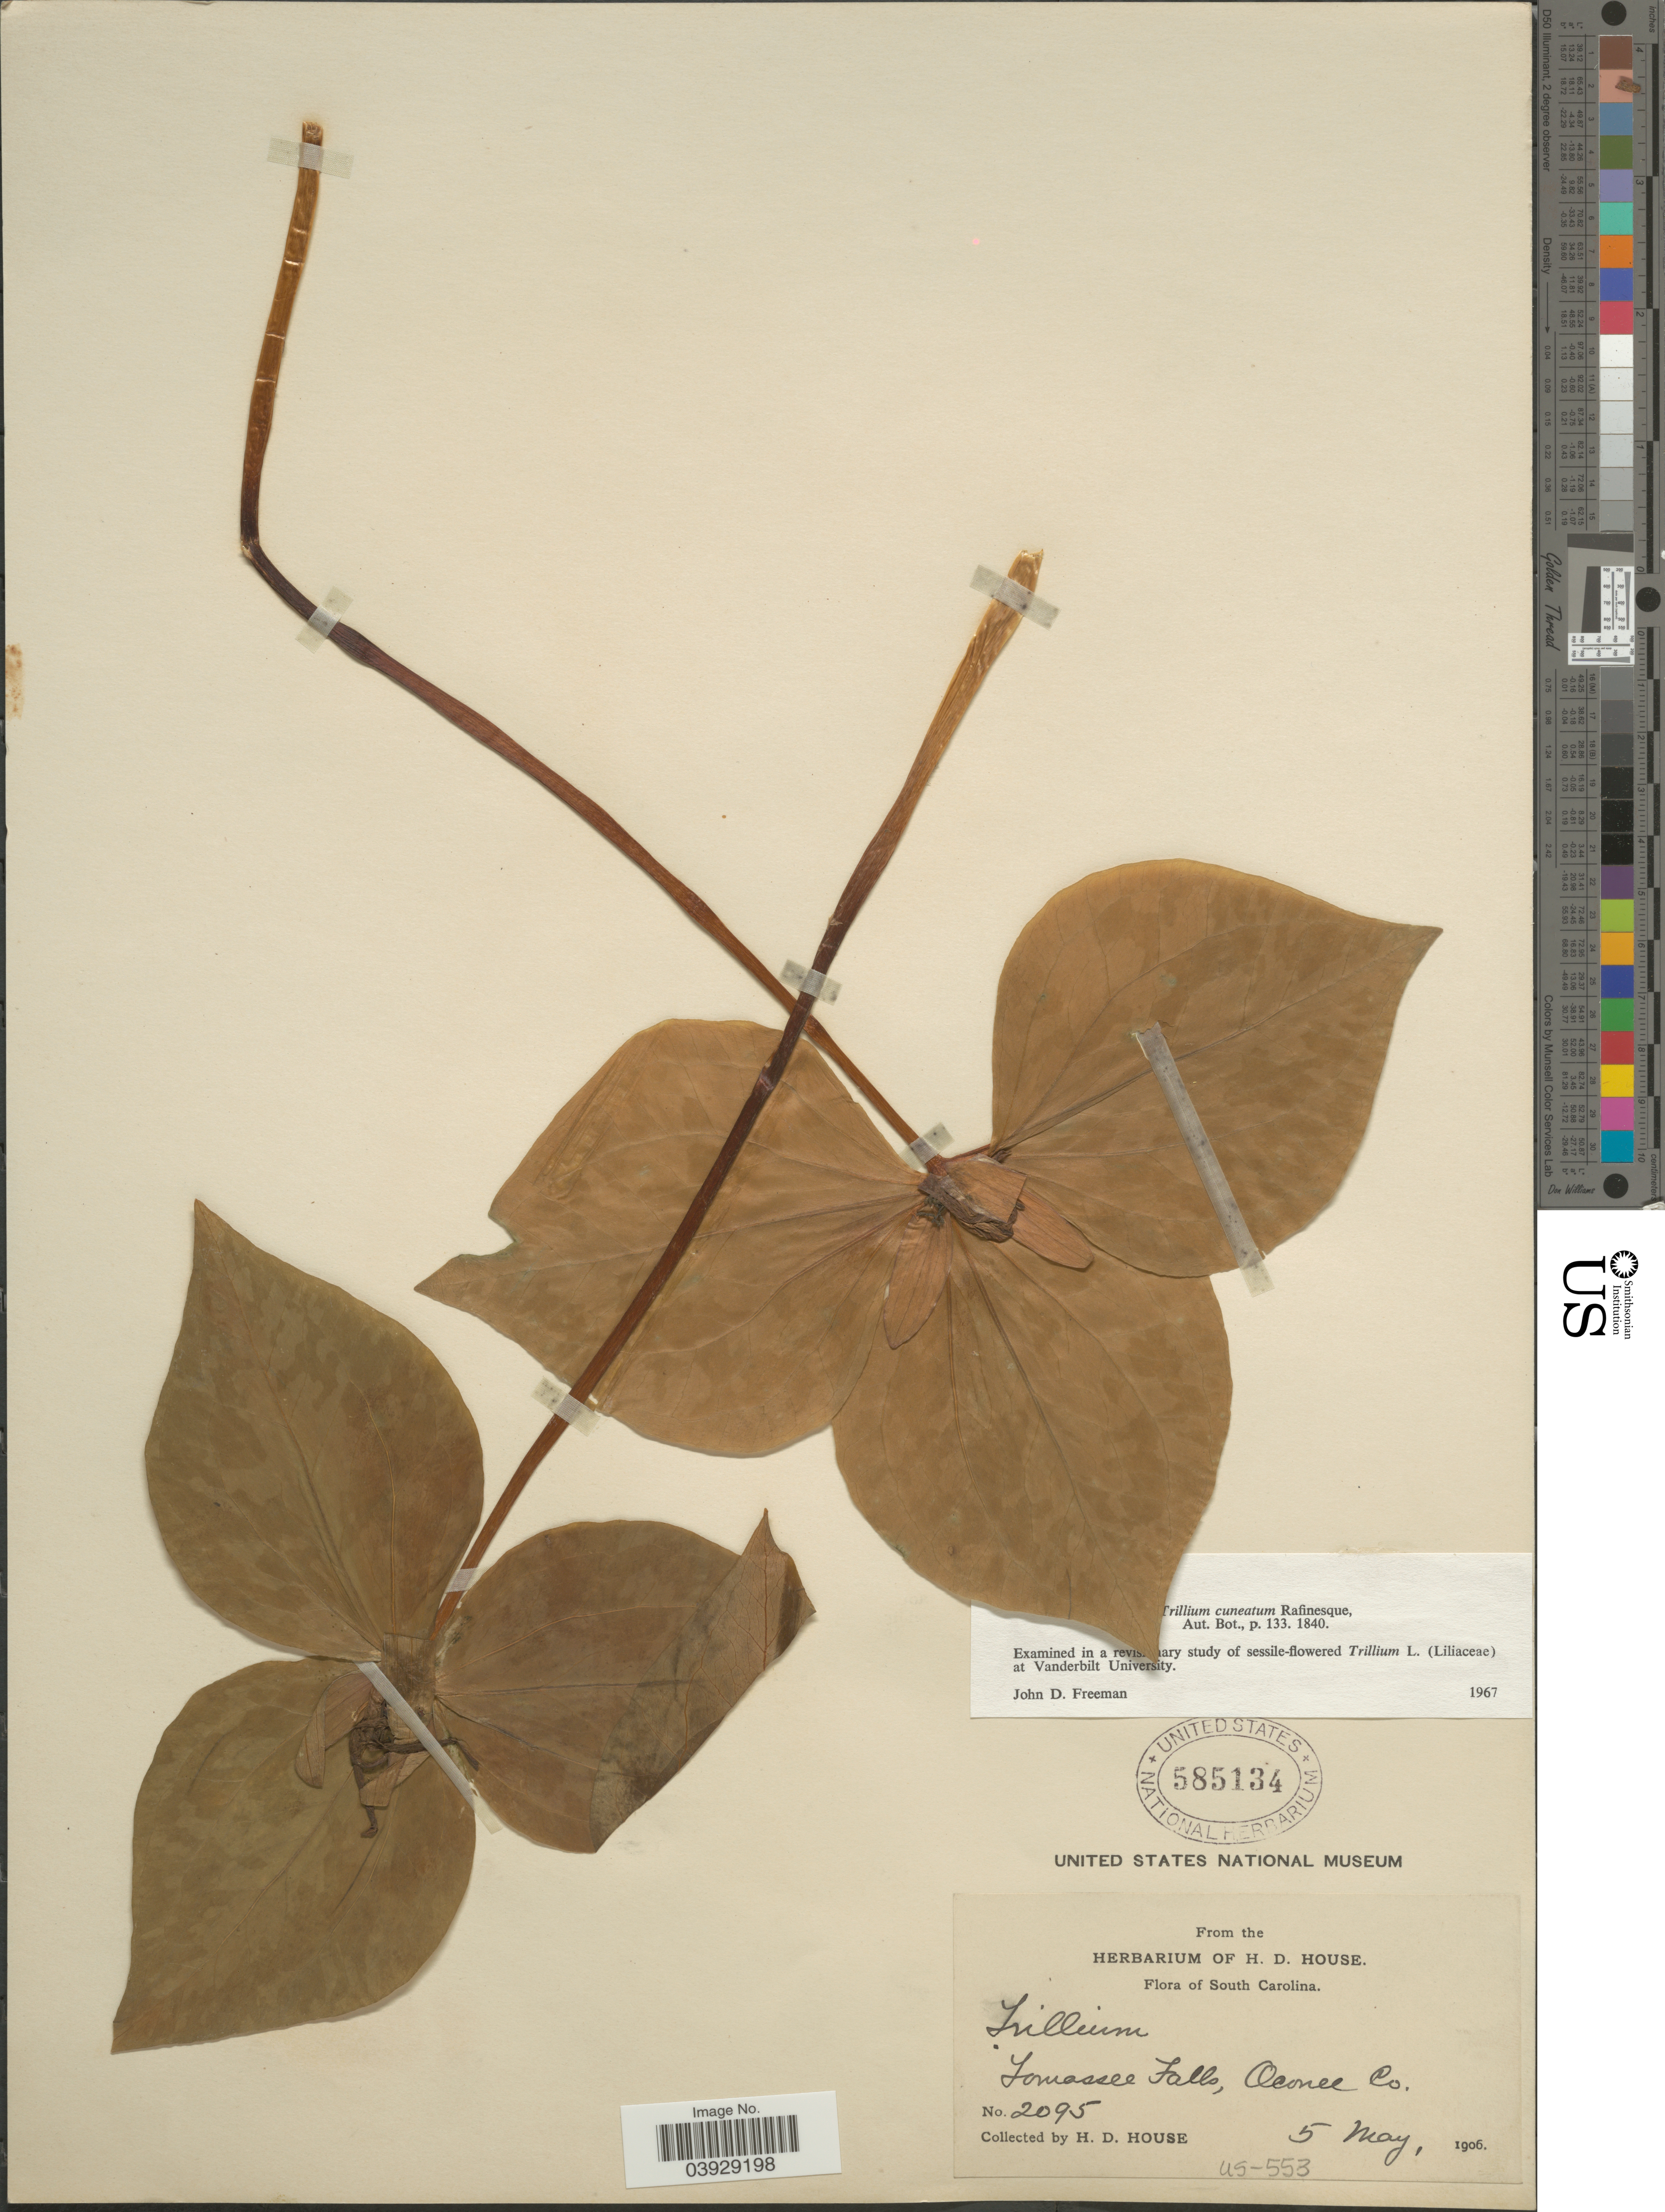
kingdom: Plantae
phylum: Tracheophyta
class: Liliopsida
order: Liliales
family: Melanthiaceae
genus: Trillium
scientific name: Trillium cuneatum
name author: Raf.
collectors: H. D. House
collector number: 2095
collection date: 1906-05-05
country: United States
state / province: South Carolina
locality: Yemassee Falls, Oconee Co.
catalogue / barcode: US 585134